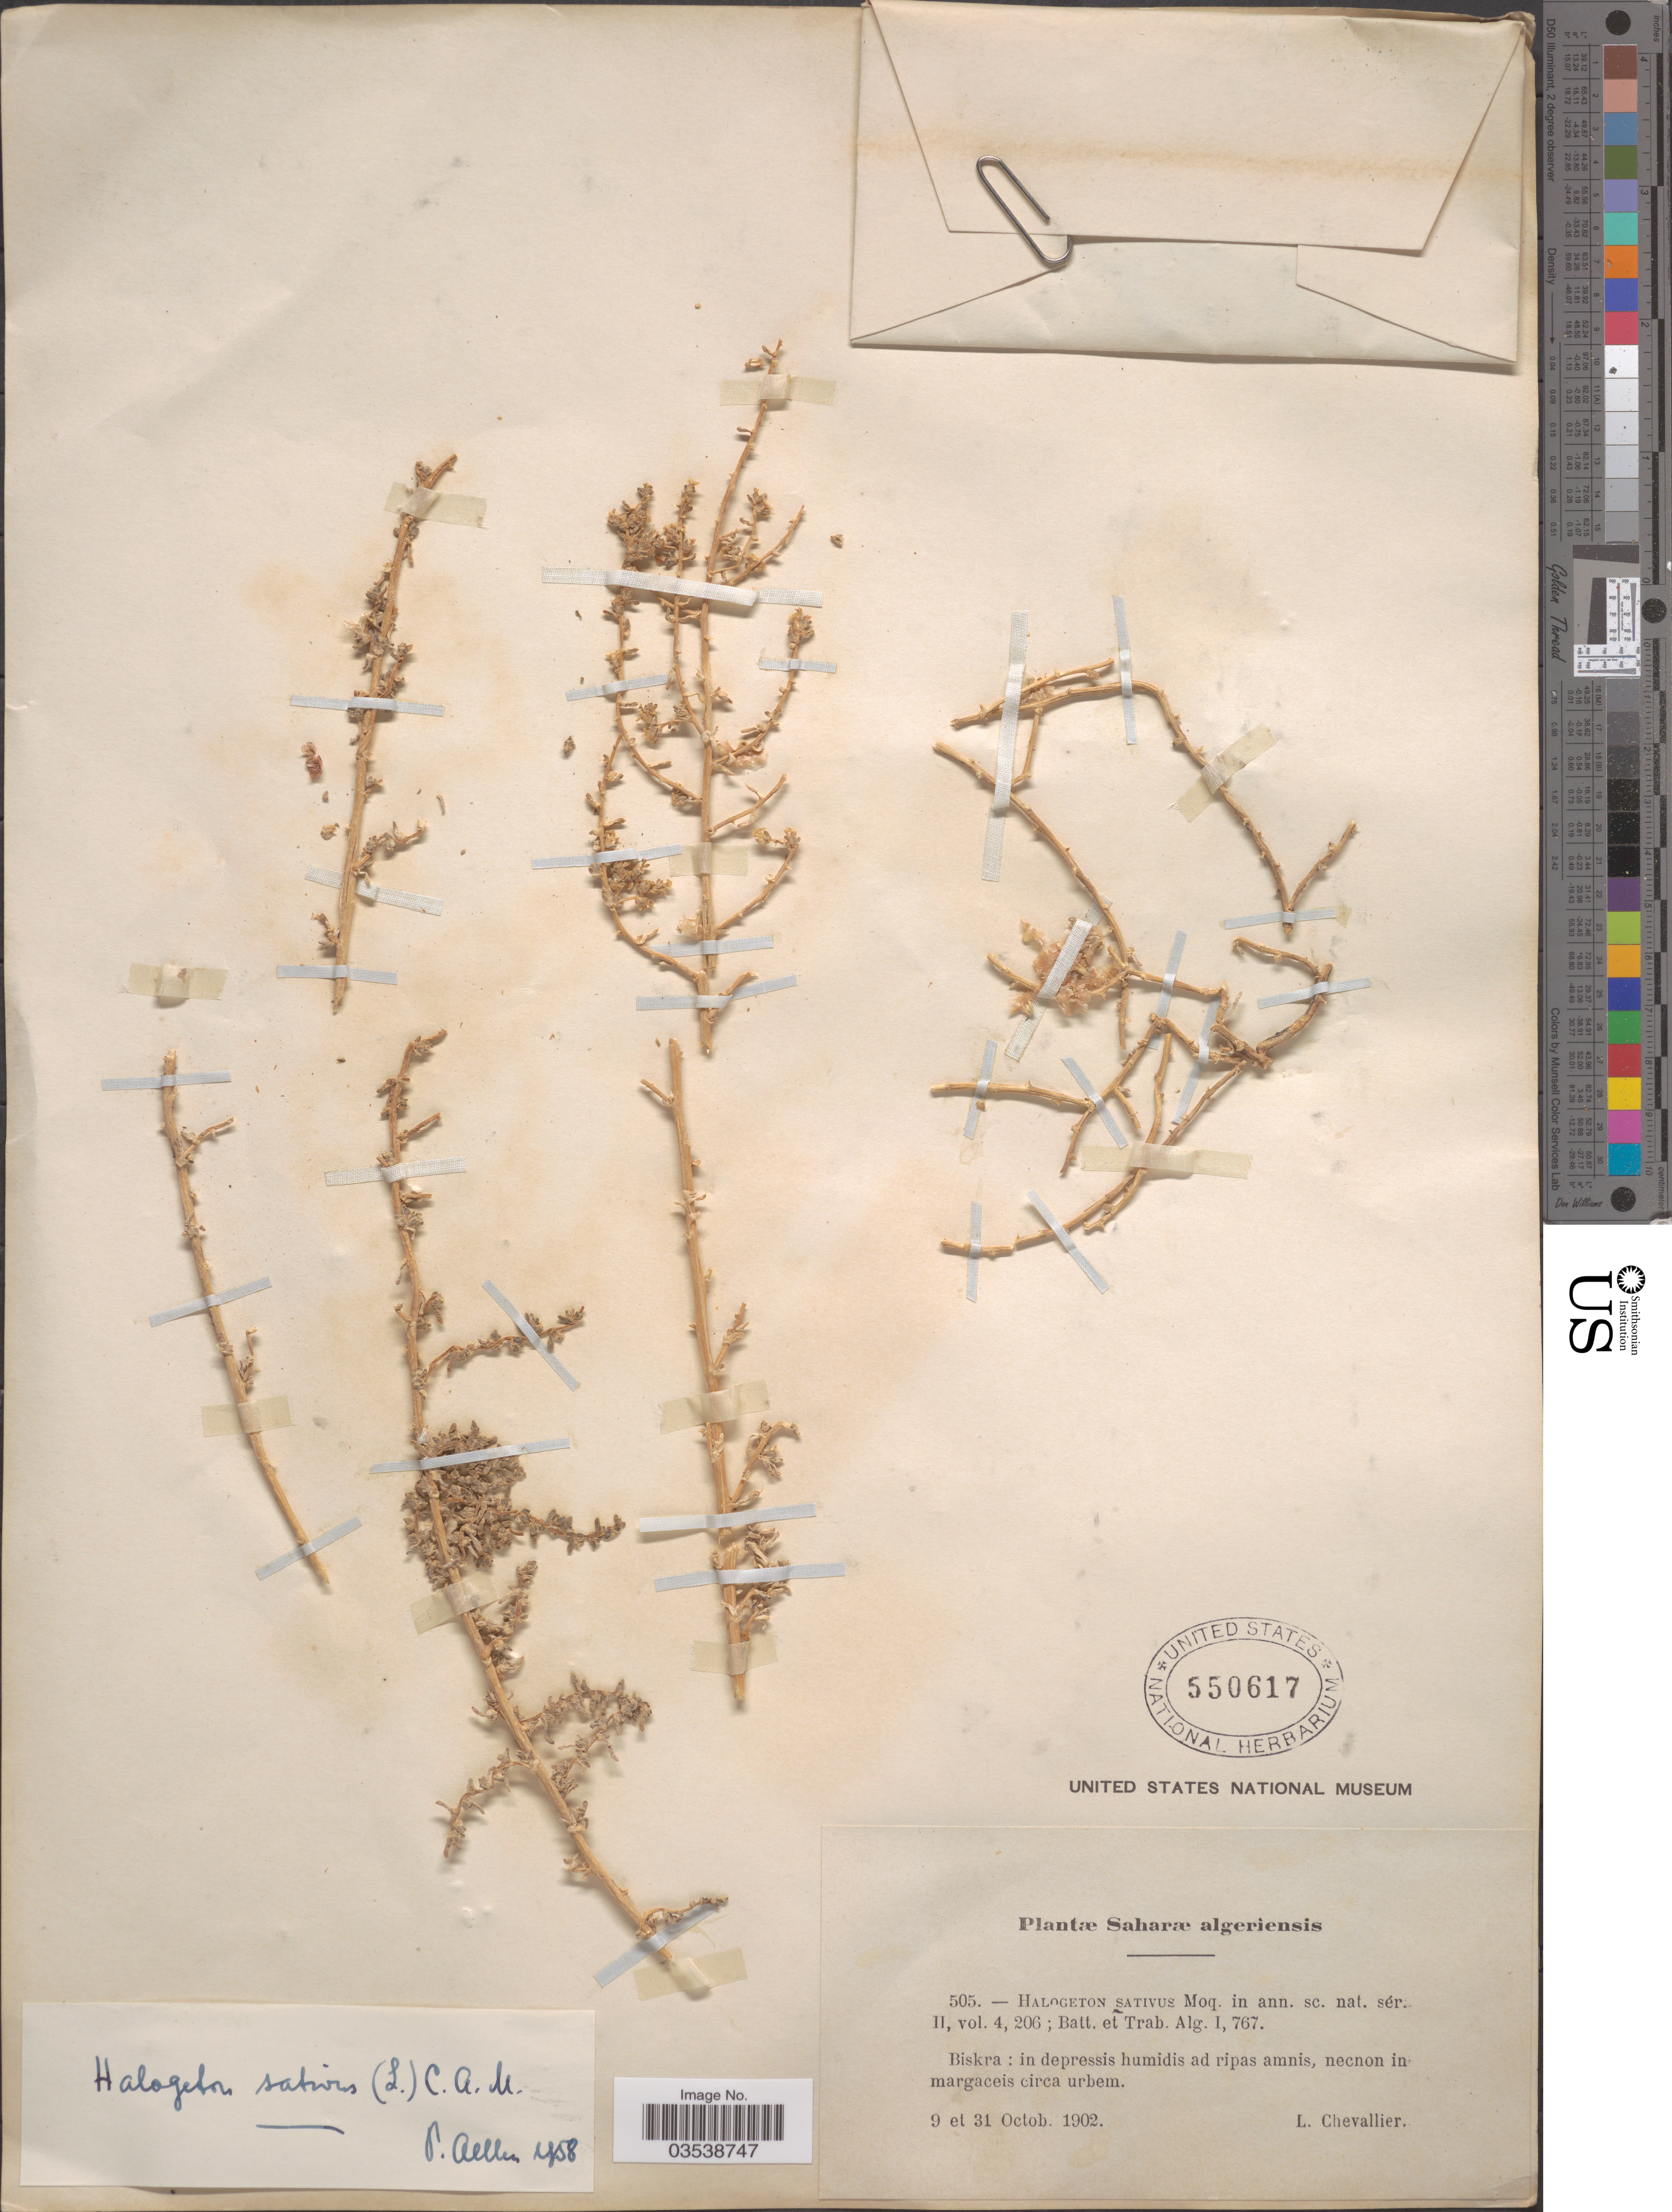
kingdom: Plantae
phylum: Tracheophyta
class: Magnoliopsida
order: Caryophyllales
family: Amaranthaceae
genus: Halogeton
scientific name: Halogeton sativus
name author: (L.) Moq.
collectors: L. Chevallier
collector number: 505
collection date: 1902-10-09/1902-10-31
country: Algeria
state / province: Biskra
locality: Saharæ algeriensis.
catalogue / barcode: US 550617